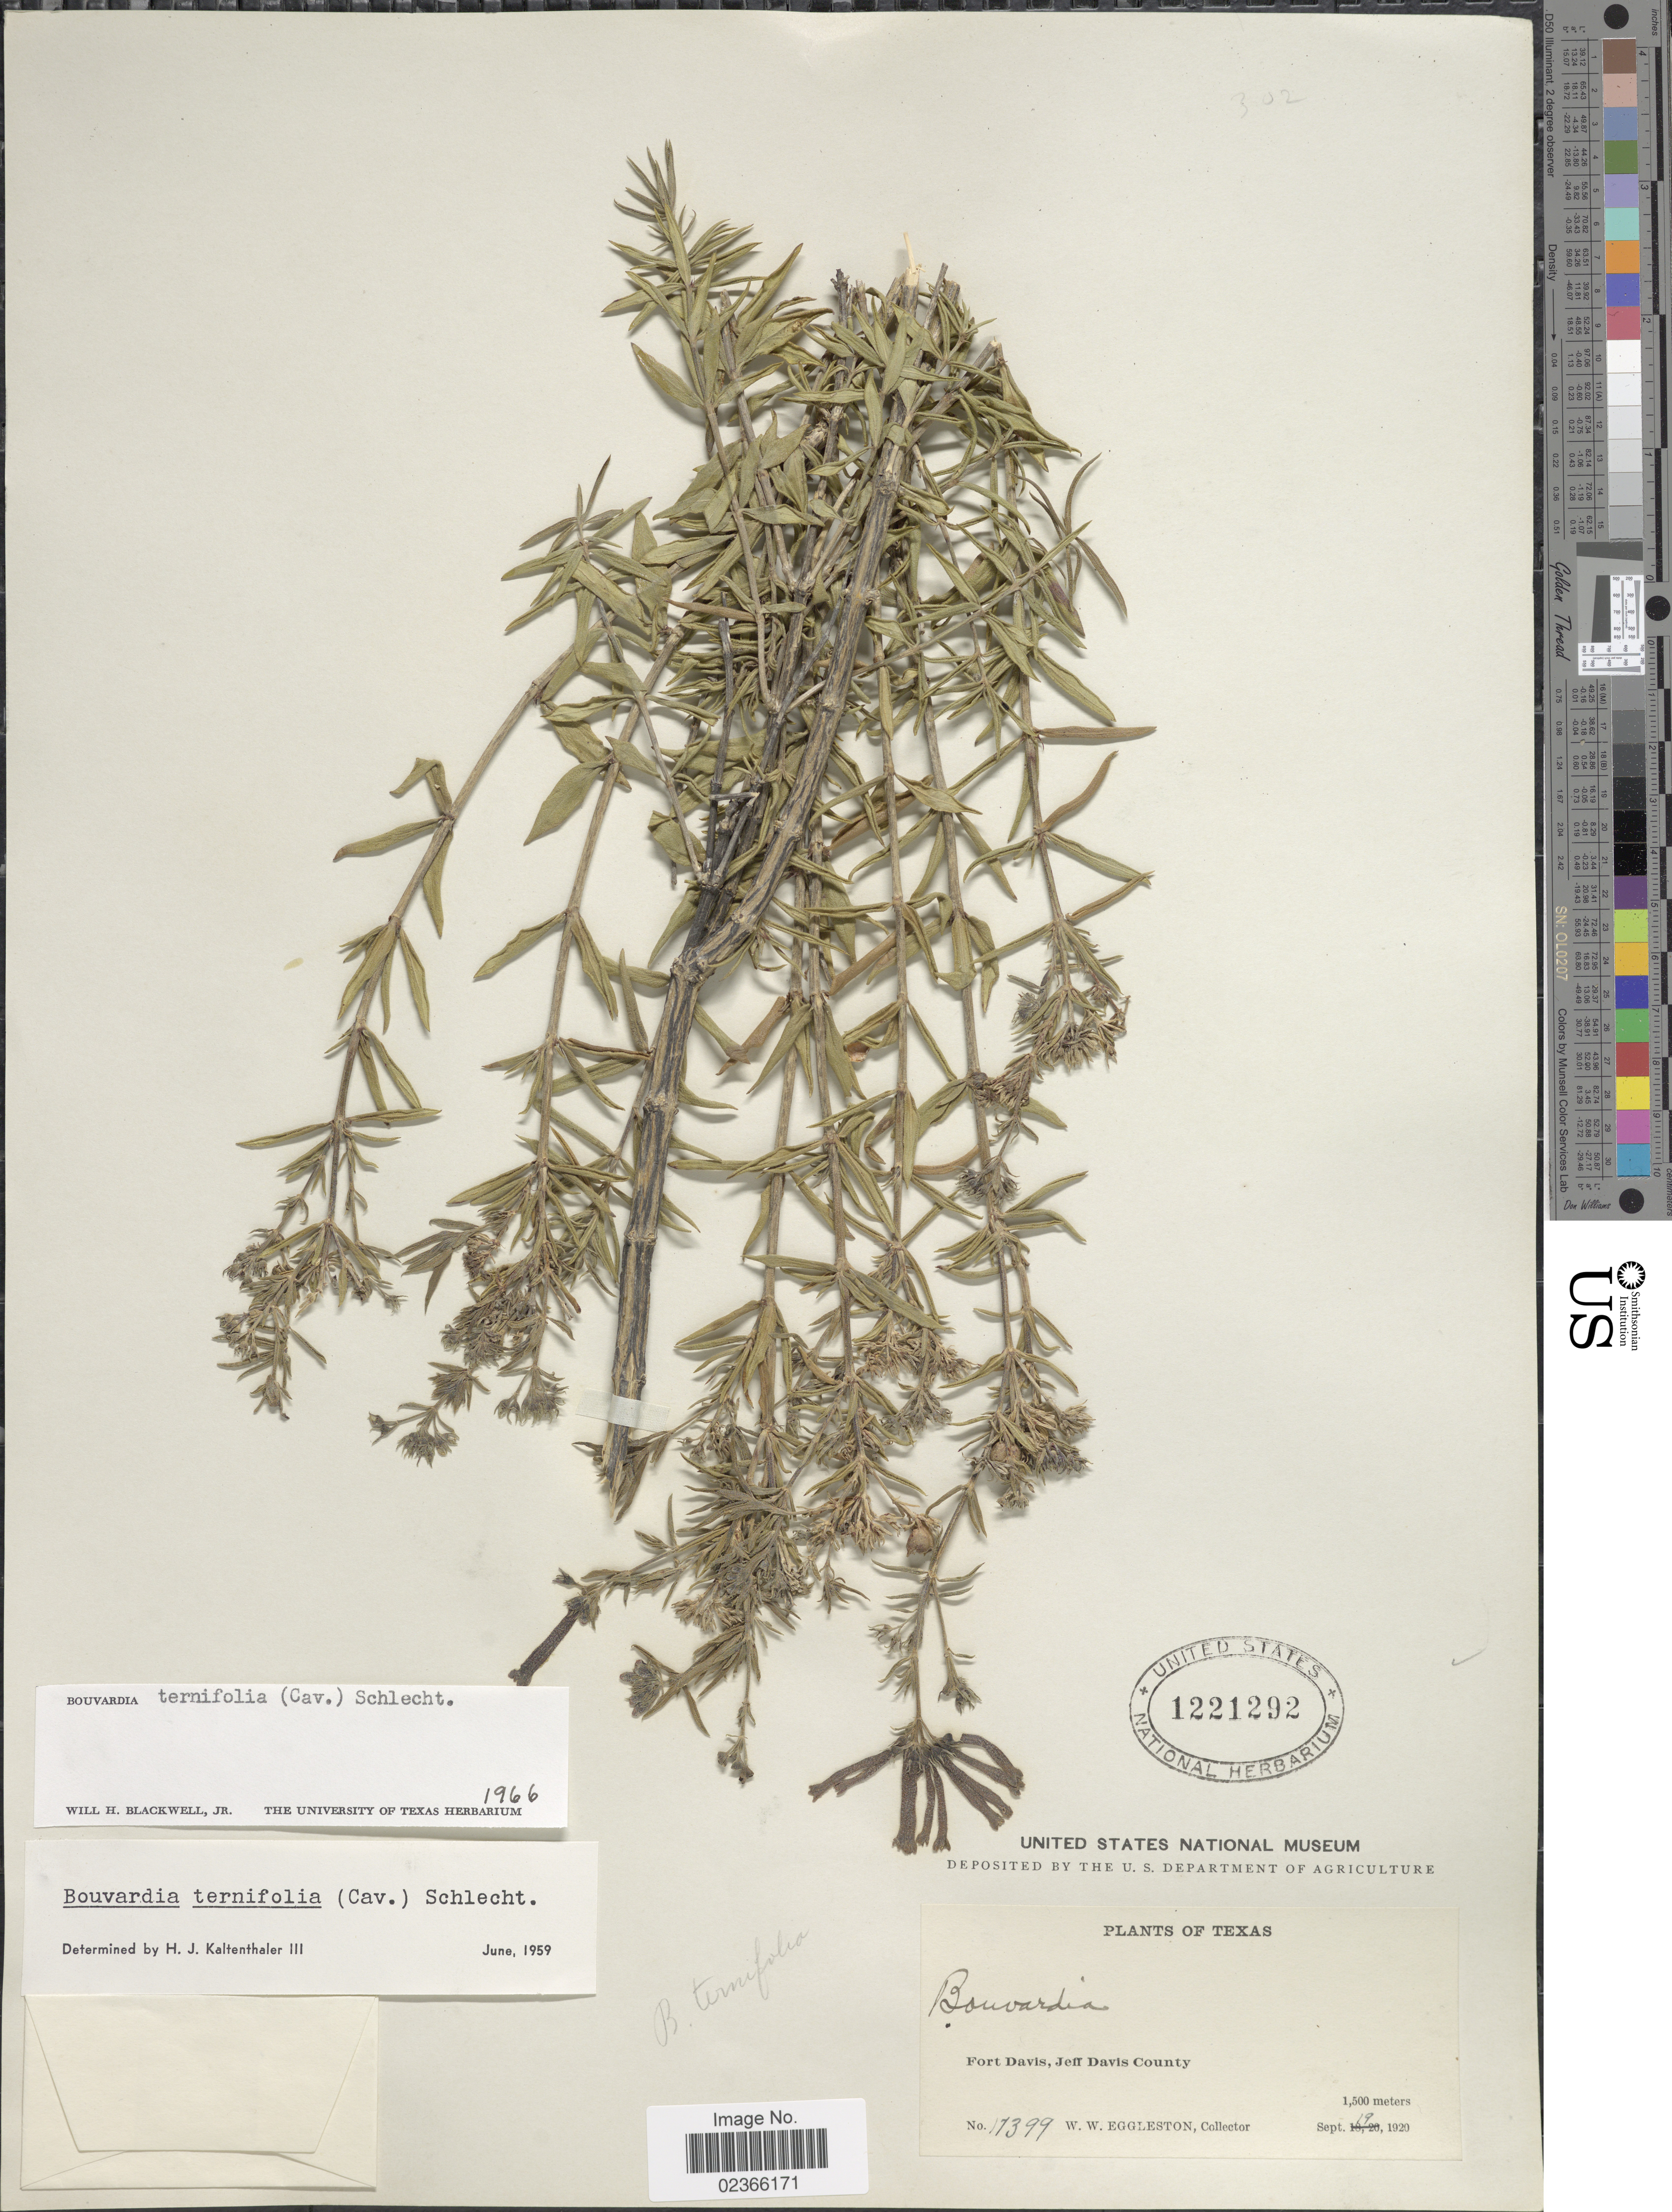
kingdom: Plantae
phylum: Tracheophyta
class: Magnoliopsida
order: Gentianales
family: Rubiaceae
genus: Bouvardia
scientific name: Bouvardia ternifolia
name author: (Cav.) Schltdl.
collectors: W. W. Eggleston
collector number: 17399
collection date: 1920-09-19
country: United States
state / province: Texas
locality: Texas, Fort Davis, Jeff Davis County.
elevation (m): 1500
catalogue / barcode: US 1221292